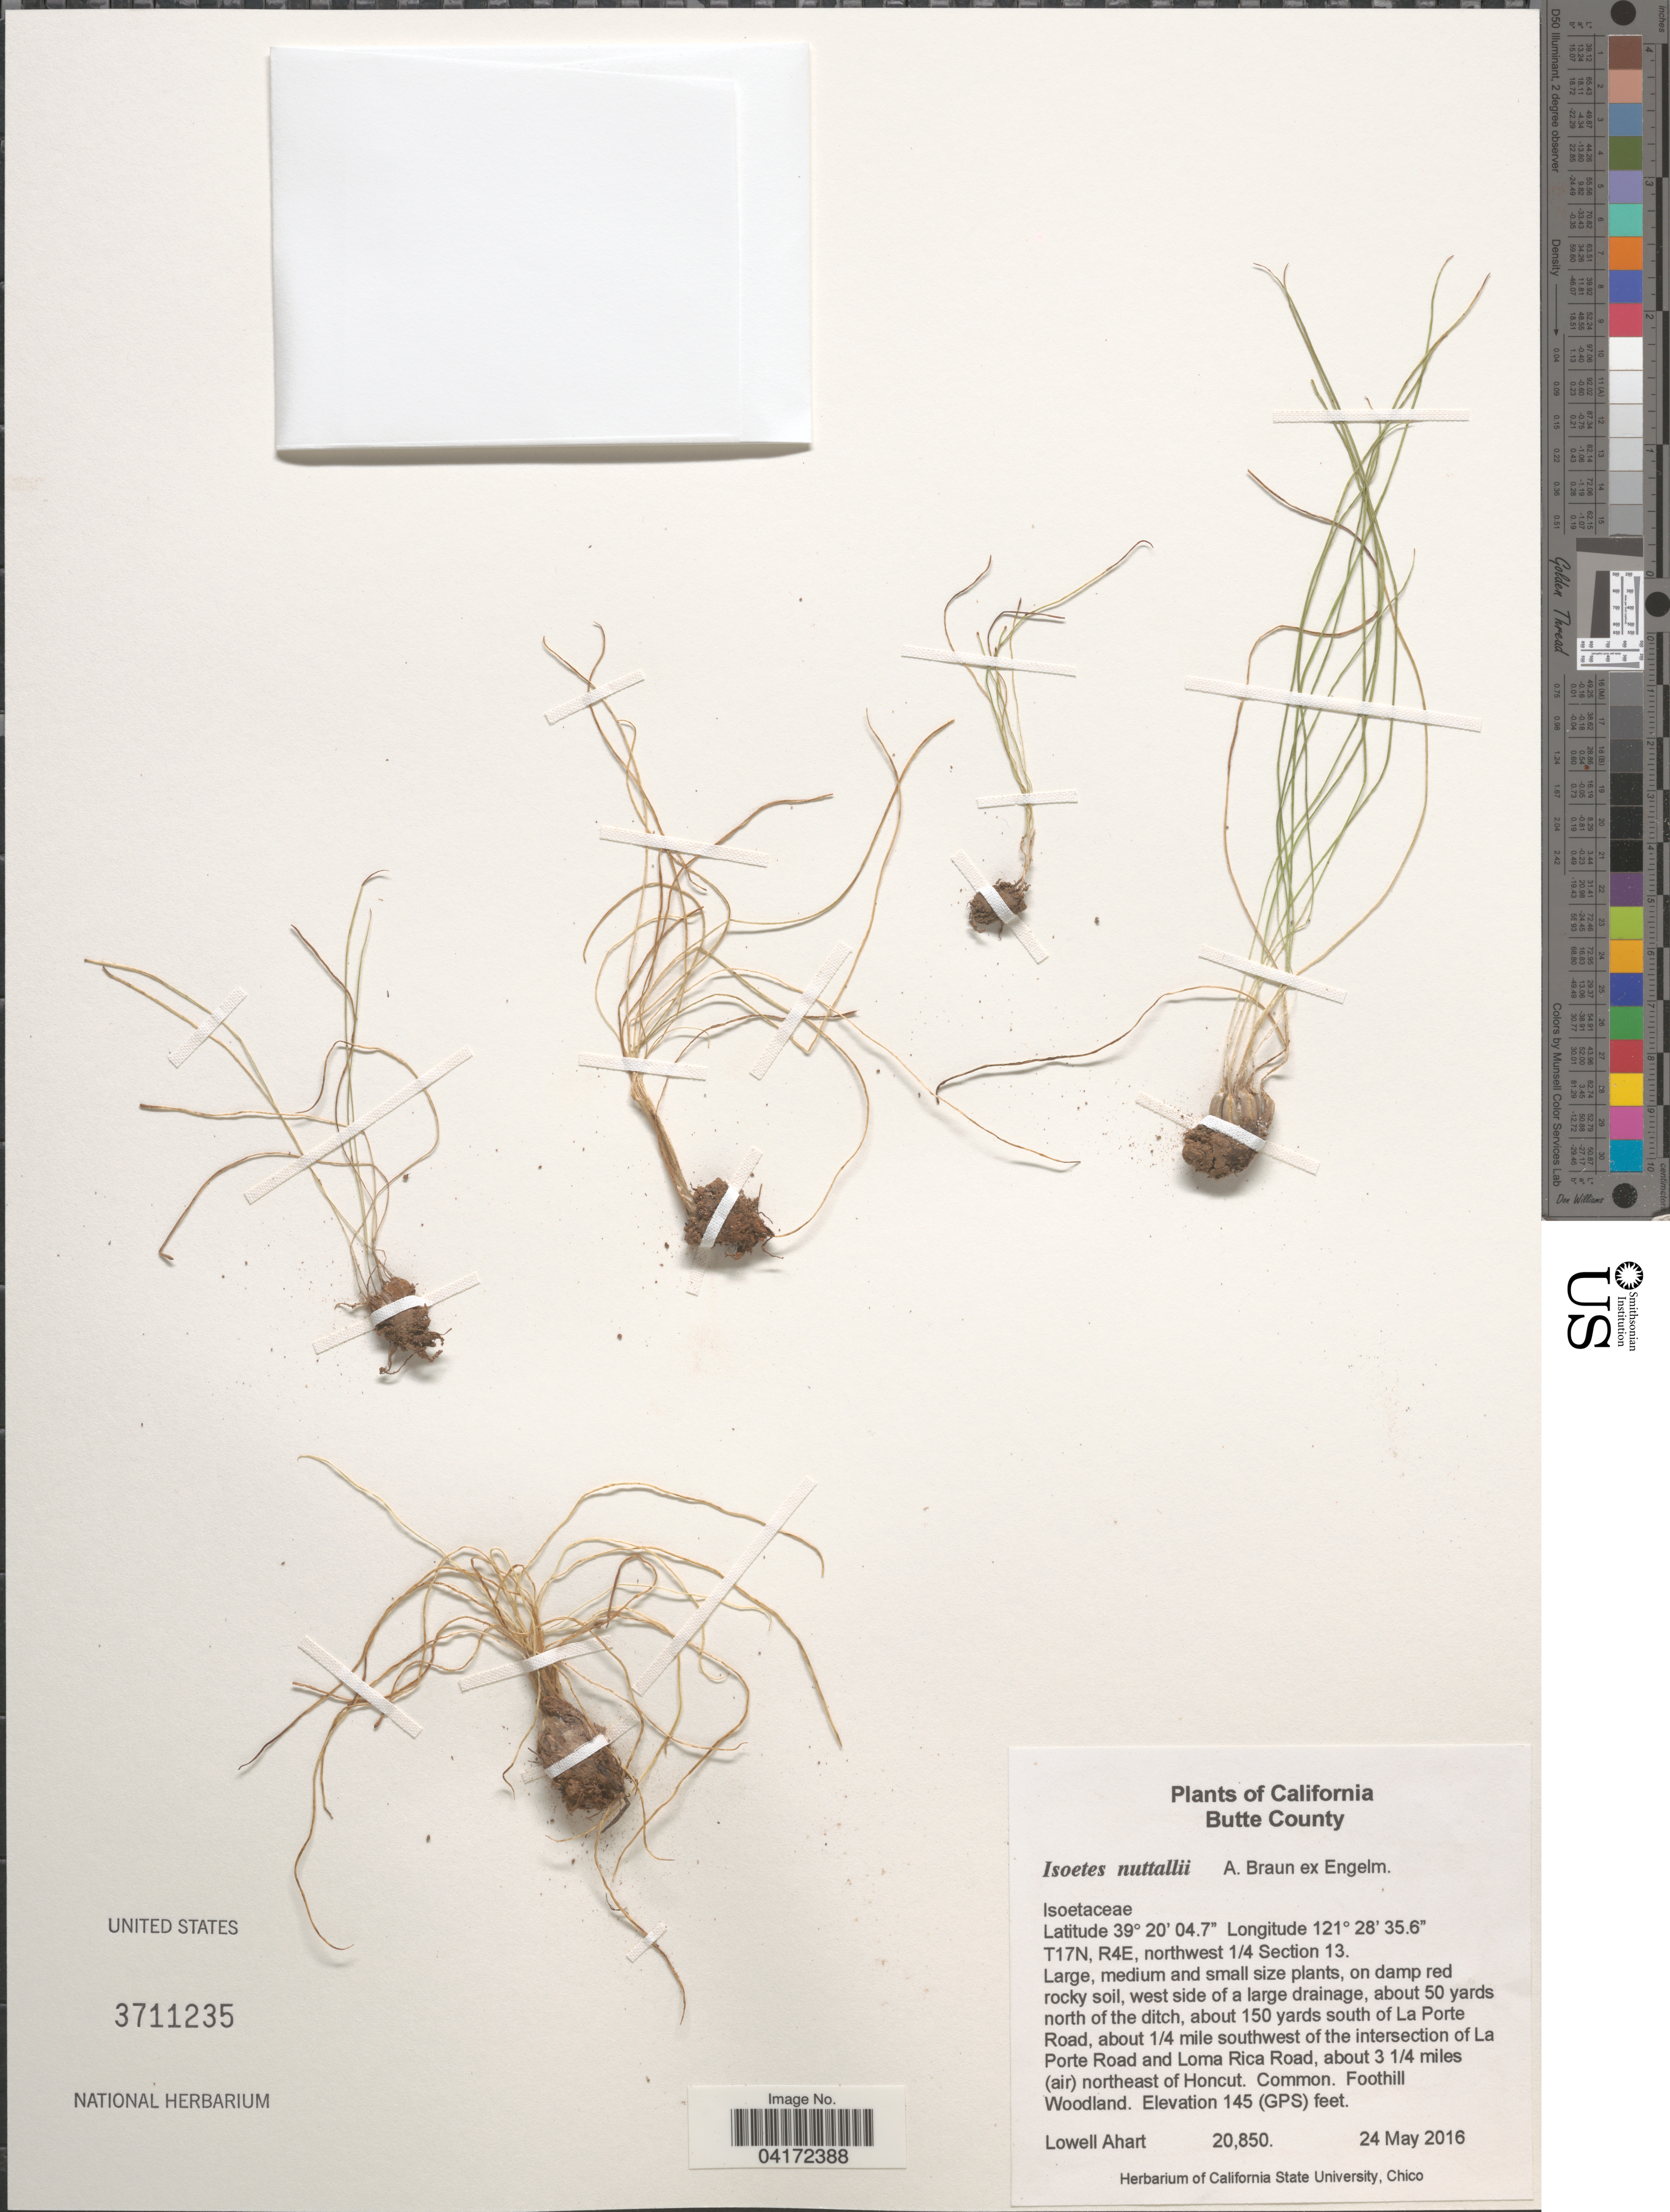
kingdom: Plantae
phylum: Tracheophyta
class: Lycopodiopsida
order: Isoetales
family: Isoetaceae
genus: Isoetes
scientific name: Isoetes nuttallii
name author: A. Braun ex Engelm.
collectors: L. Ahart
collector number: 20850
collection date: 2016-05-24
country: United States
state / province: California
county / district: Butte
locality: Butte County. T17N, R4E, northwest 1/4 Section 13. West side of a large drainage, about 50 yards north of the ditch, about 150 yards south of La Porte Road, about 1/4 mile southwest of the intersection of La Porte Road and Loma Rica Road, about 3 1/4 miles (air) northeast of Honcut. Foothill Woodland.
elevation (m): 44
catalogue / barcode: US 3711235